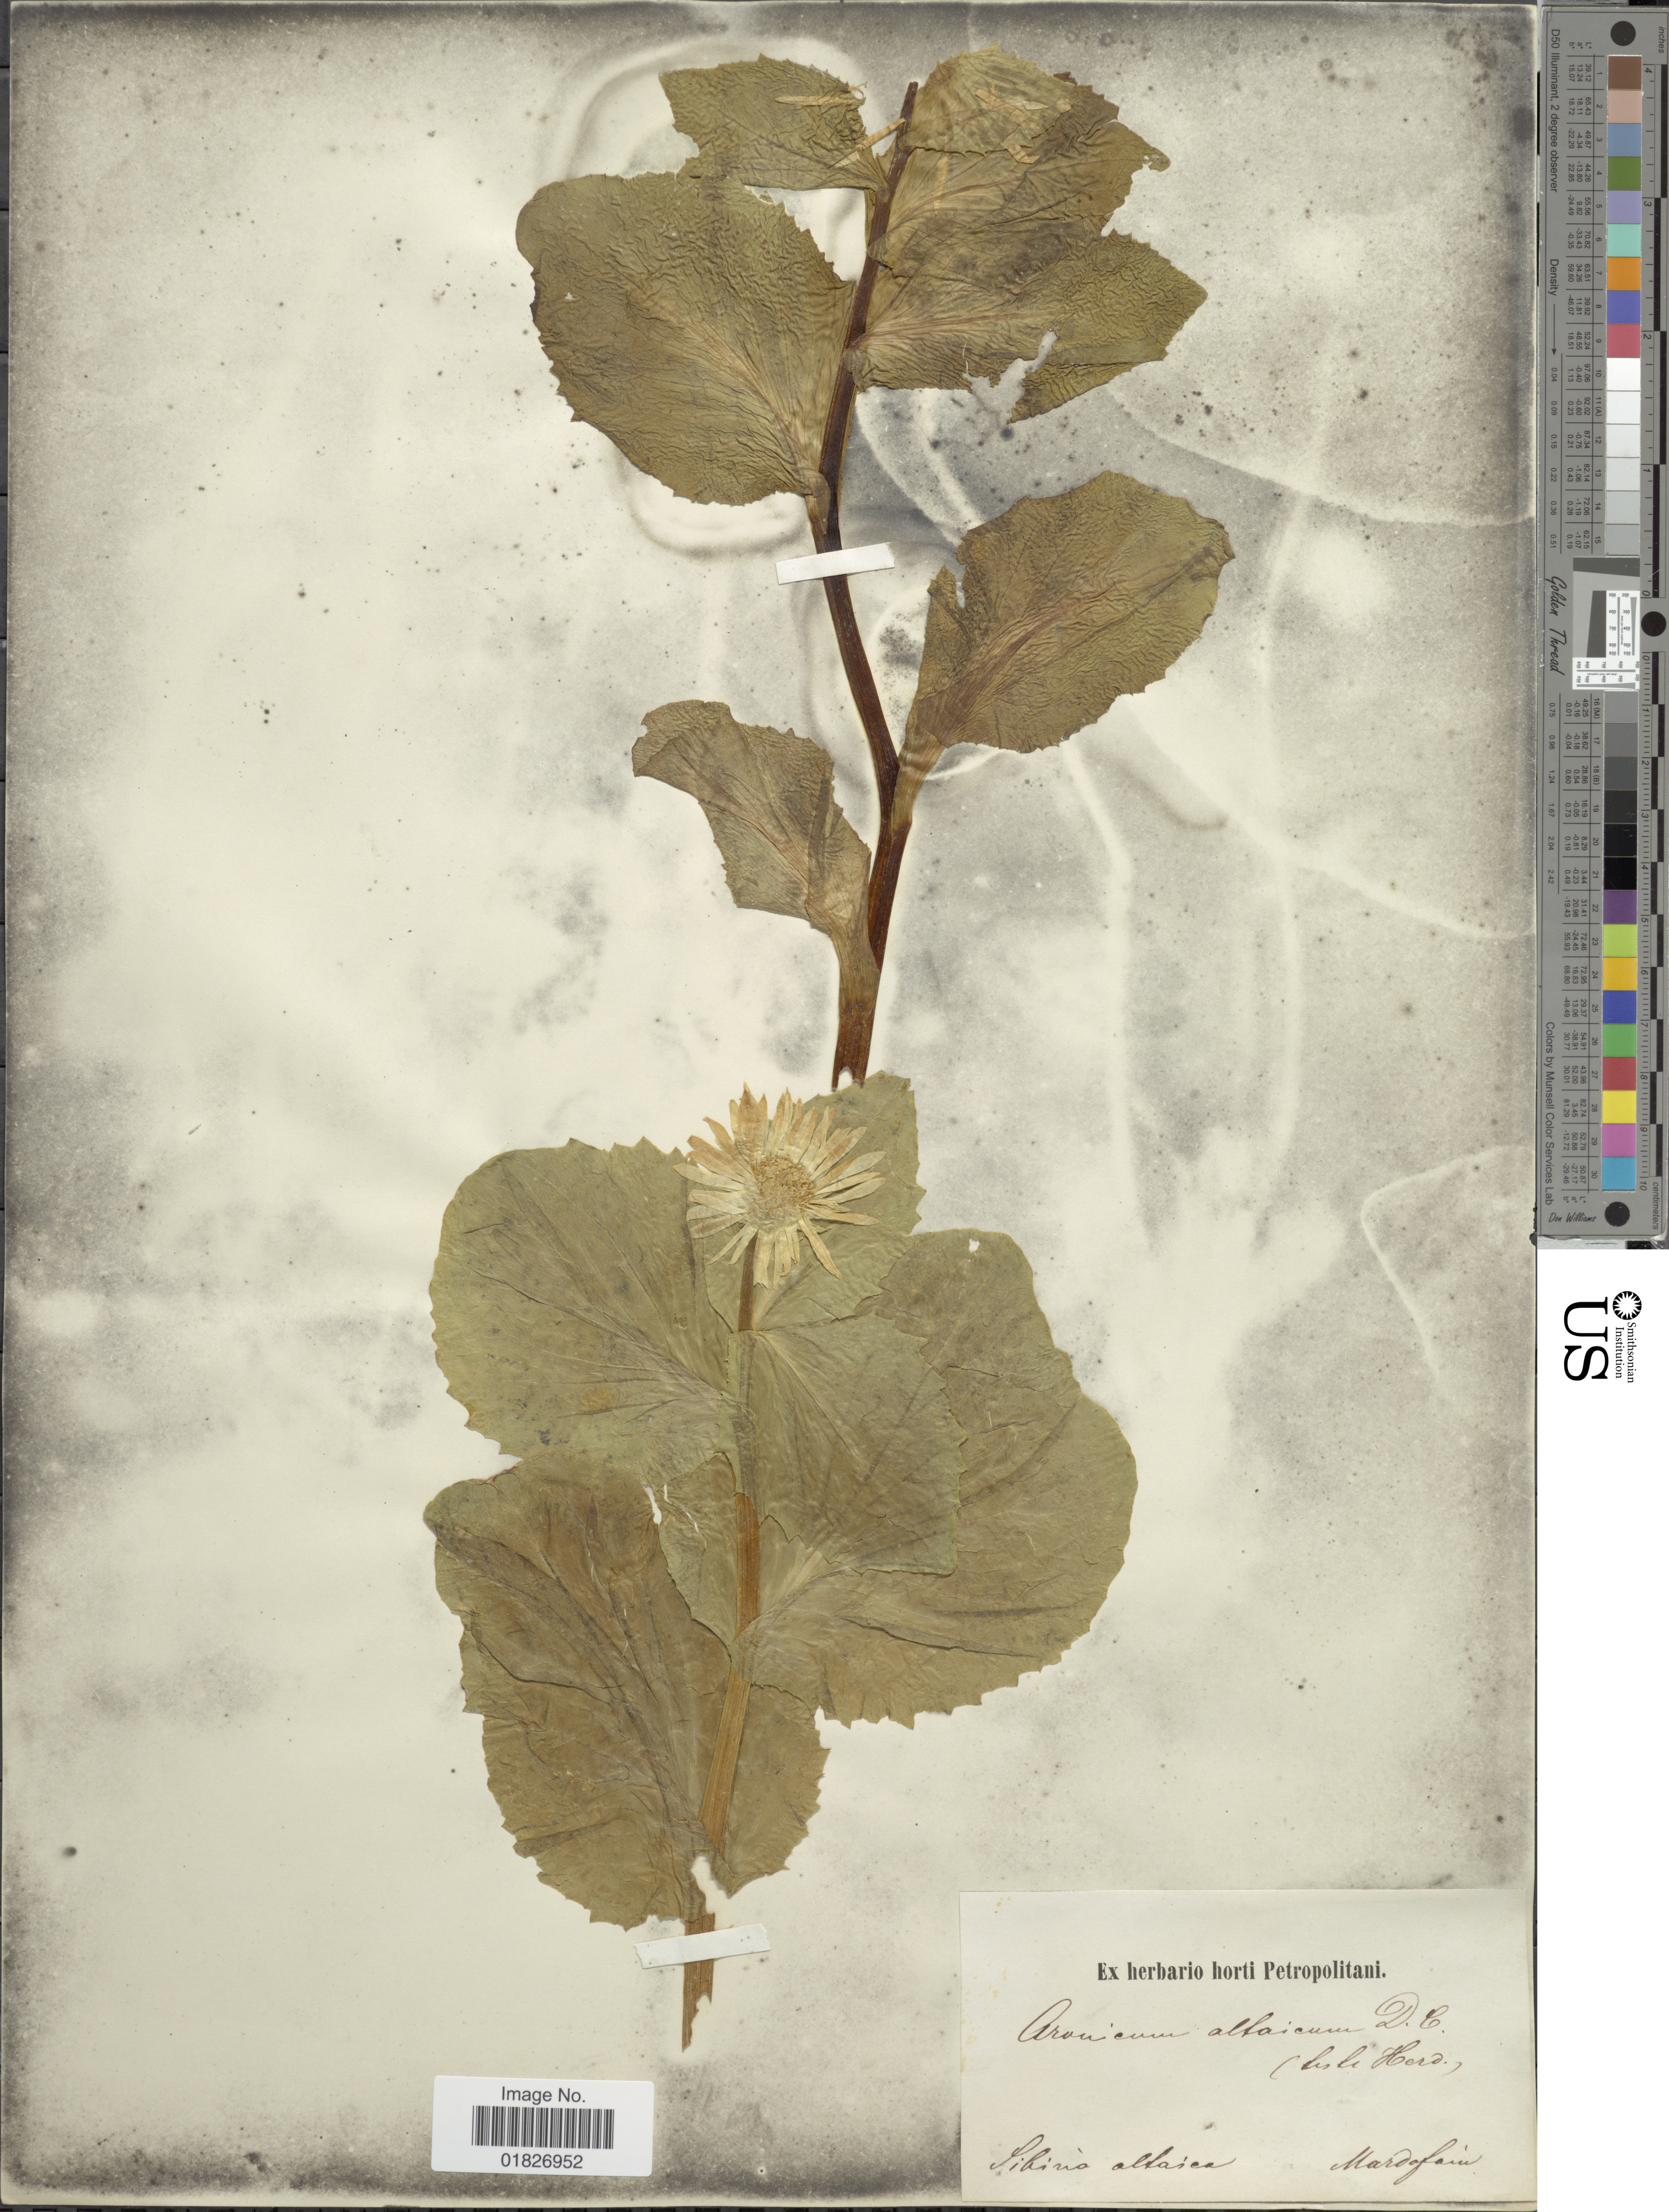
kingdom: Plantae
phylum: Tracheophyta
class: Magnoliopsida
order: Asterales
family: Asteraceae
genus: Doronicum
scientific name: Doronicum atlaicum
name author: Pall.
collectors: Mardafin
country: Russian Federation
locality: Sibiria Altaica